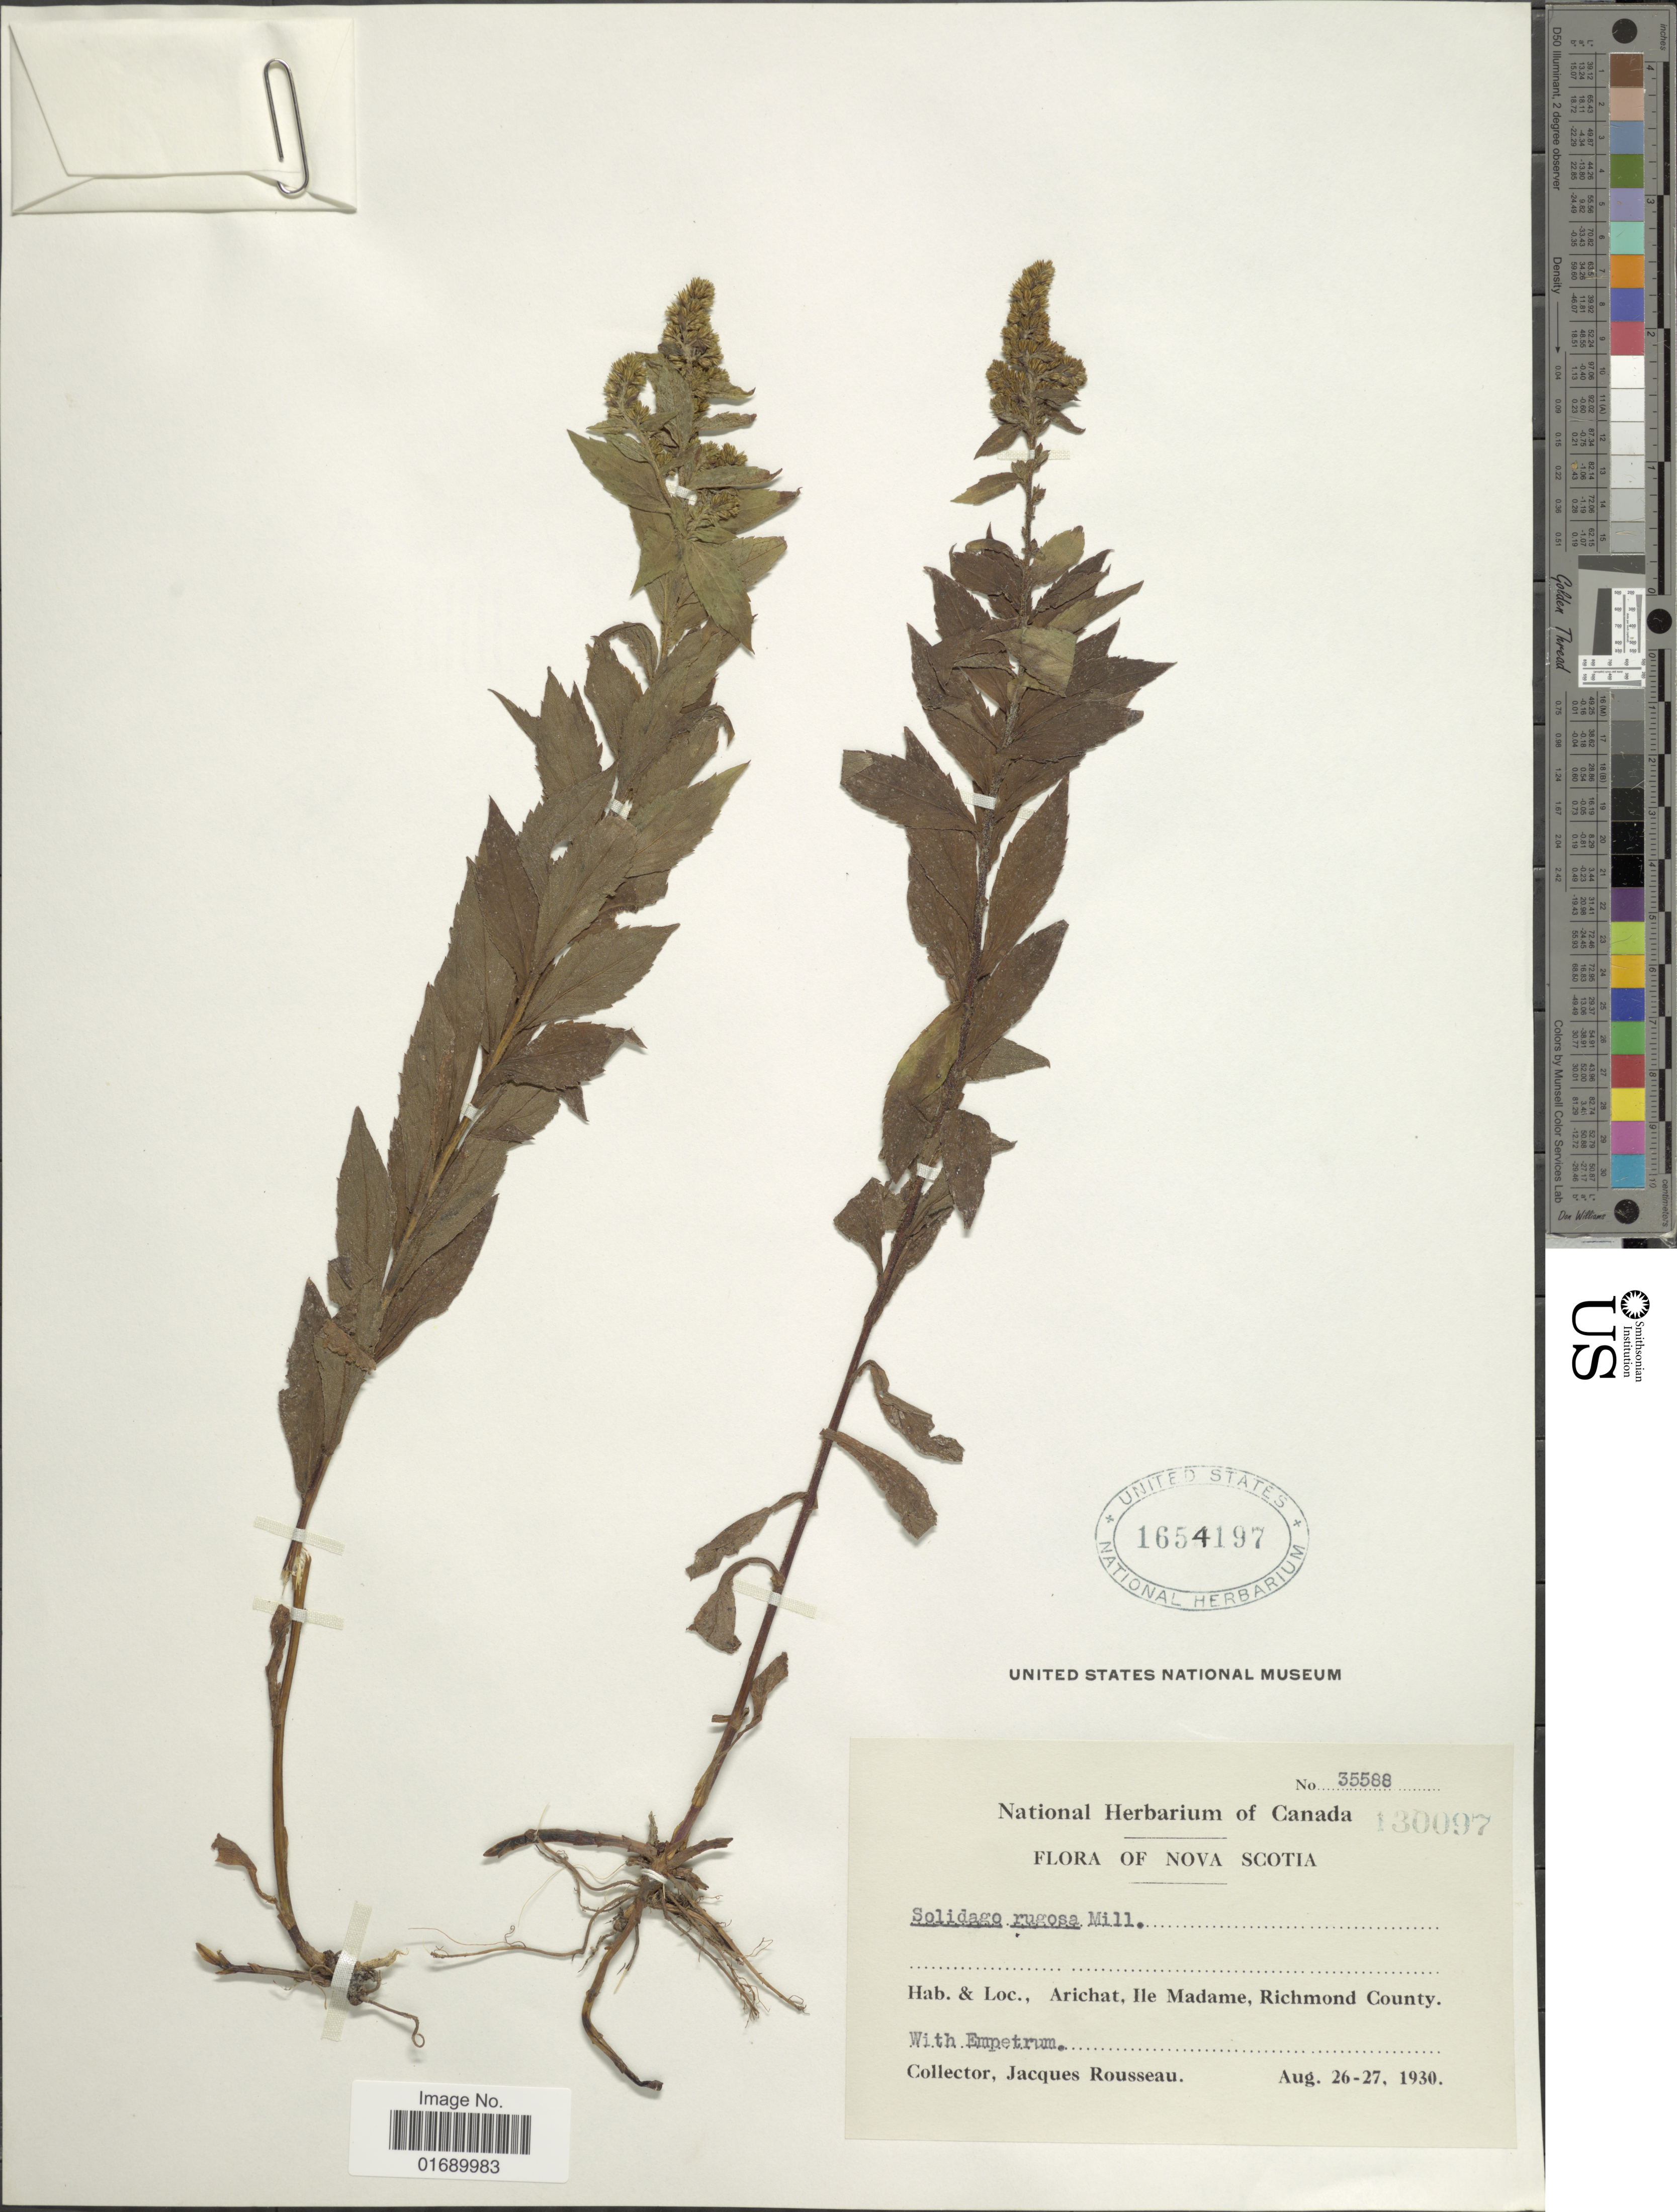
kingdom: Plantae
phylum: Tracheophyta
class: Magnoliopsida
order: Asterales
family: Asteraceae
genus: Solidago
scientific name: Solidago rugosa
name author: Mill.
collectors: J. Rousseau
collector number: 35588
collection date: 1930-08-26/1930-08-27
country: Canada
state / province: Nova Scotia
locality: Arichat, Ile Madame, Richmond County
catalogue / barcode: US 1654197